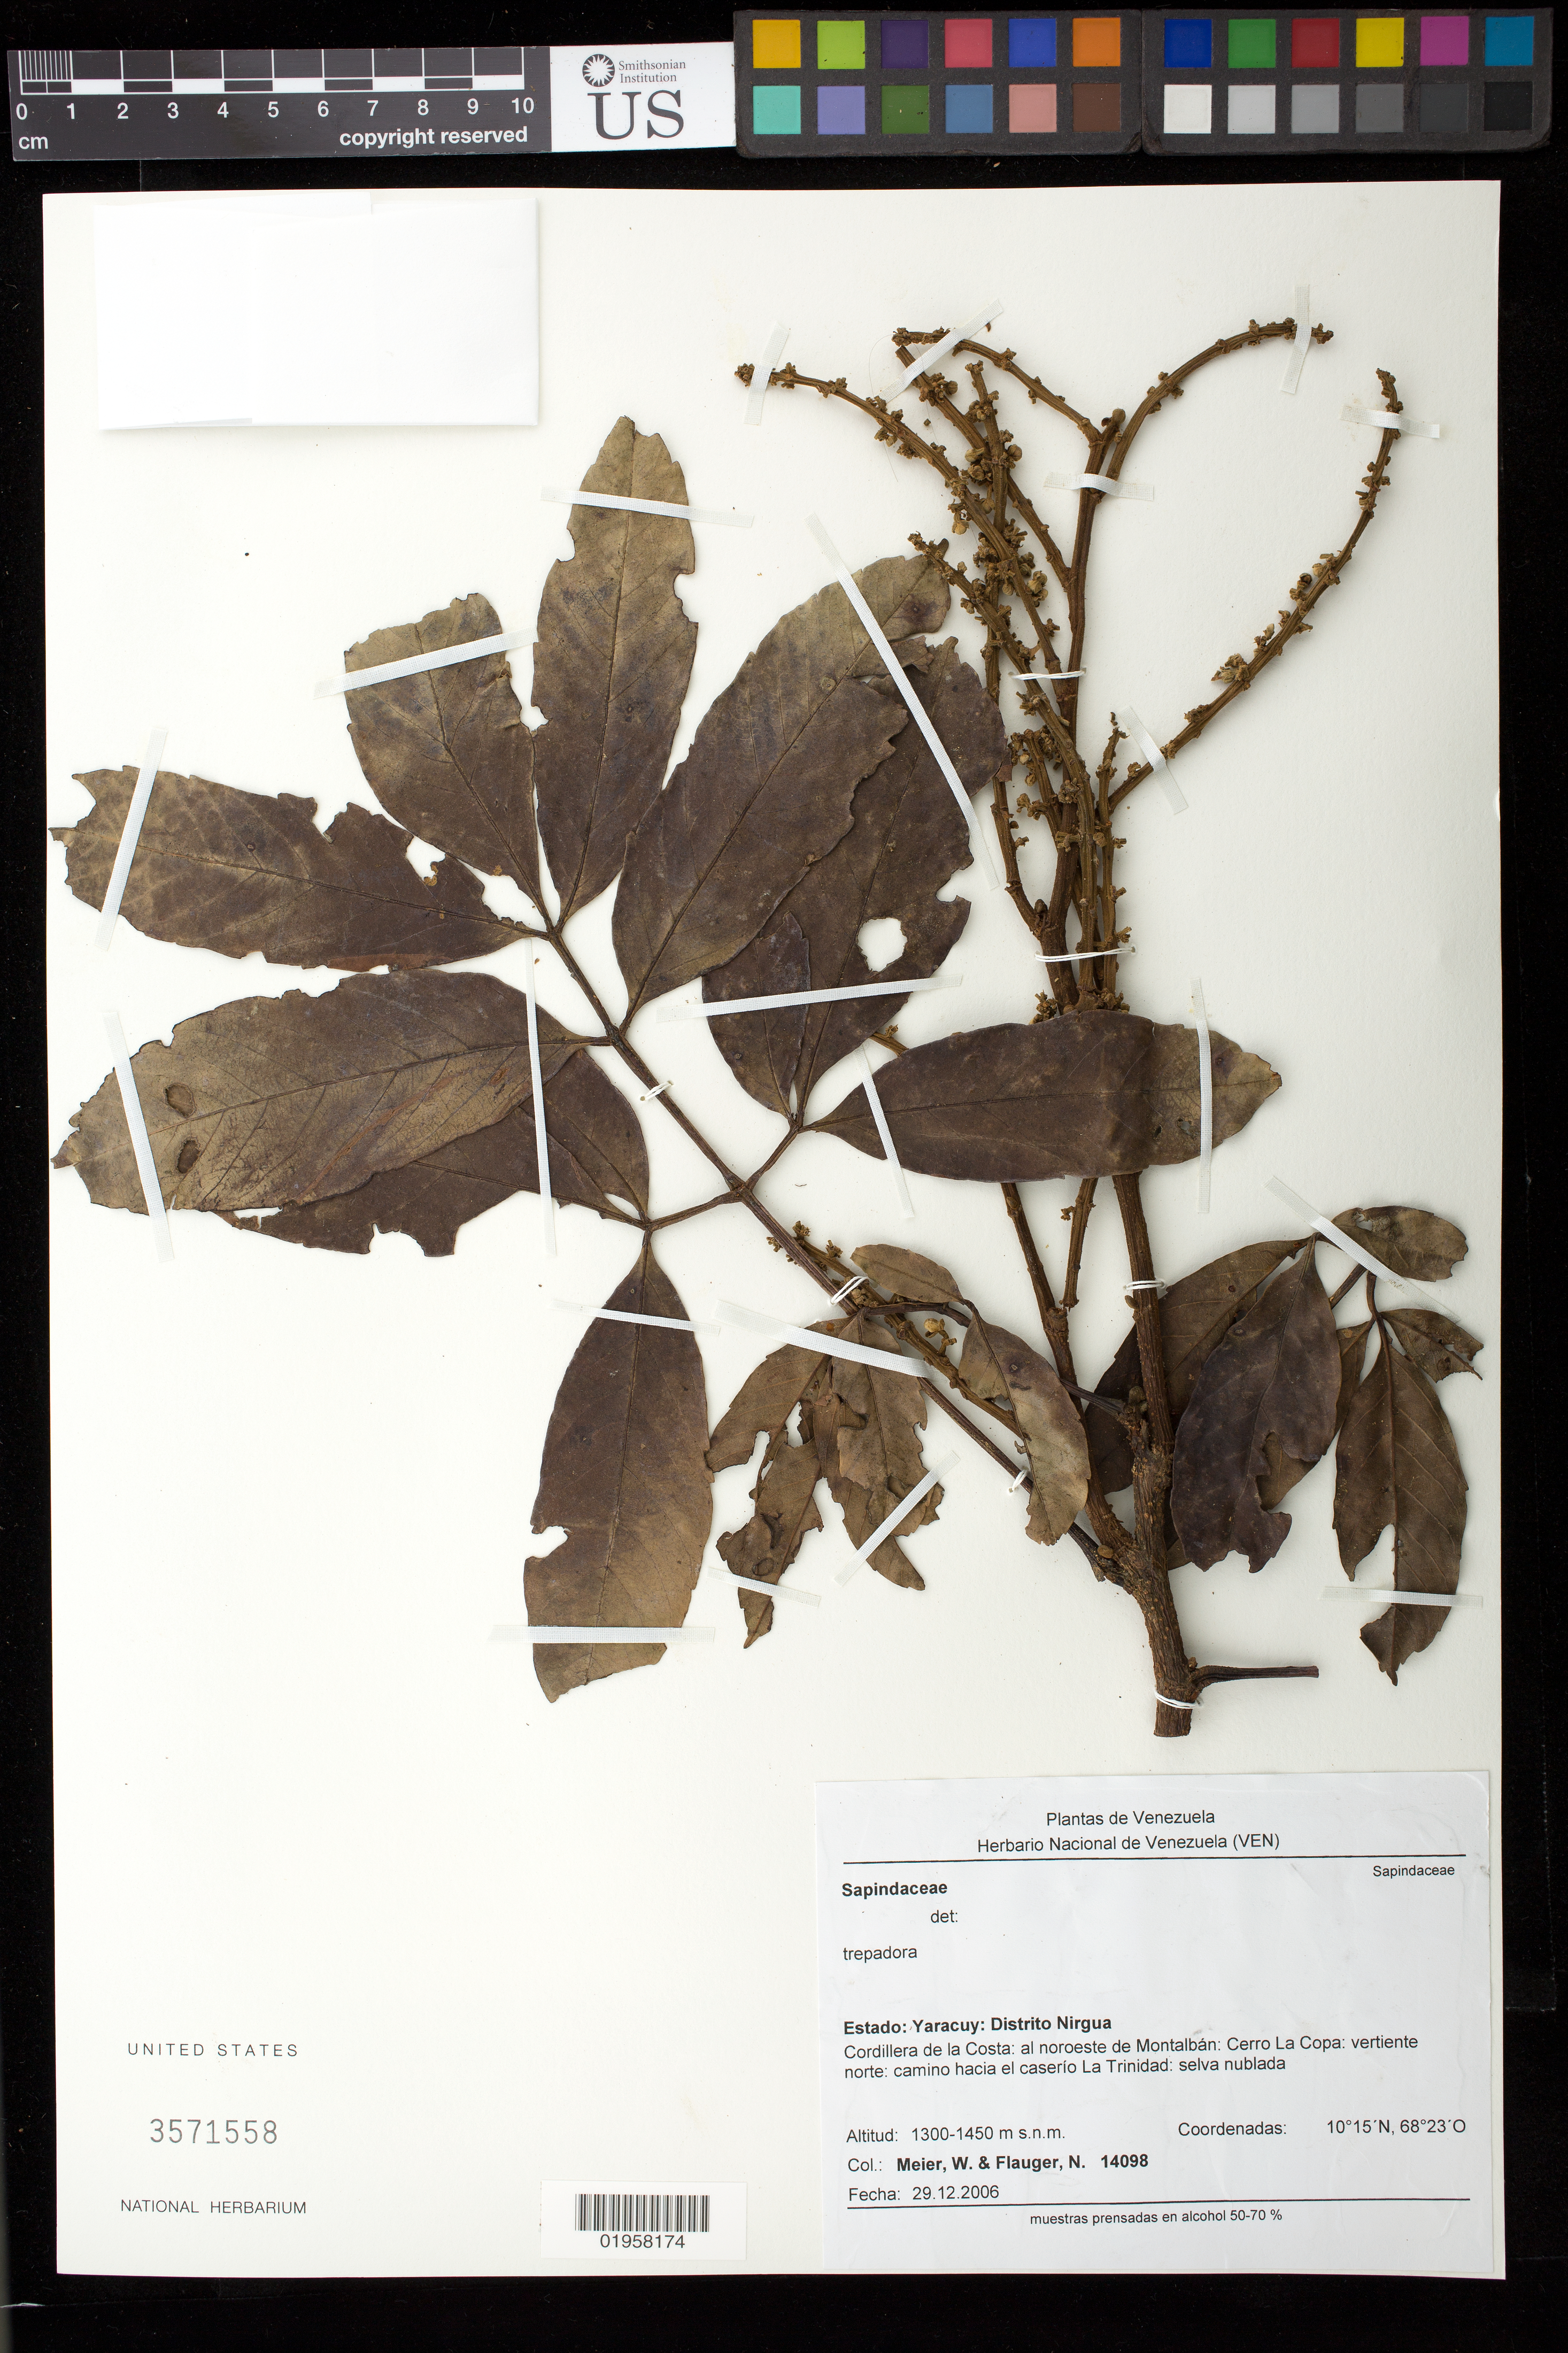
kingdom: Plantae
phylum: Tracheophyta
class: Magnoliopsida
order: Sapindales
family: Sapindaceae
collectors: W. Meier & N. Flauger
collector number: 14098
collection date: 2006-12-29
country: Venezuela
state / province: Yaracuy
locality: Distrito Nirgua. Cordillera de la Costa; al noroeste de Montalbán; Cerro La Copa; vertiente norte; camino hacia el caserío La Trinidad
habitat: Selva nublada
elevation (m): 1300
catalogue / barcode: US 3571558